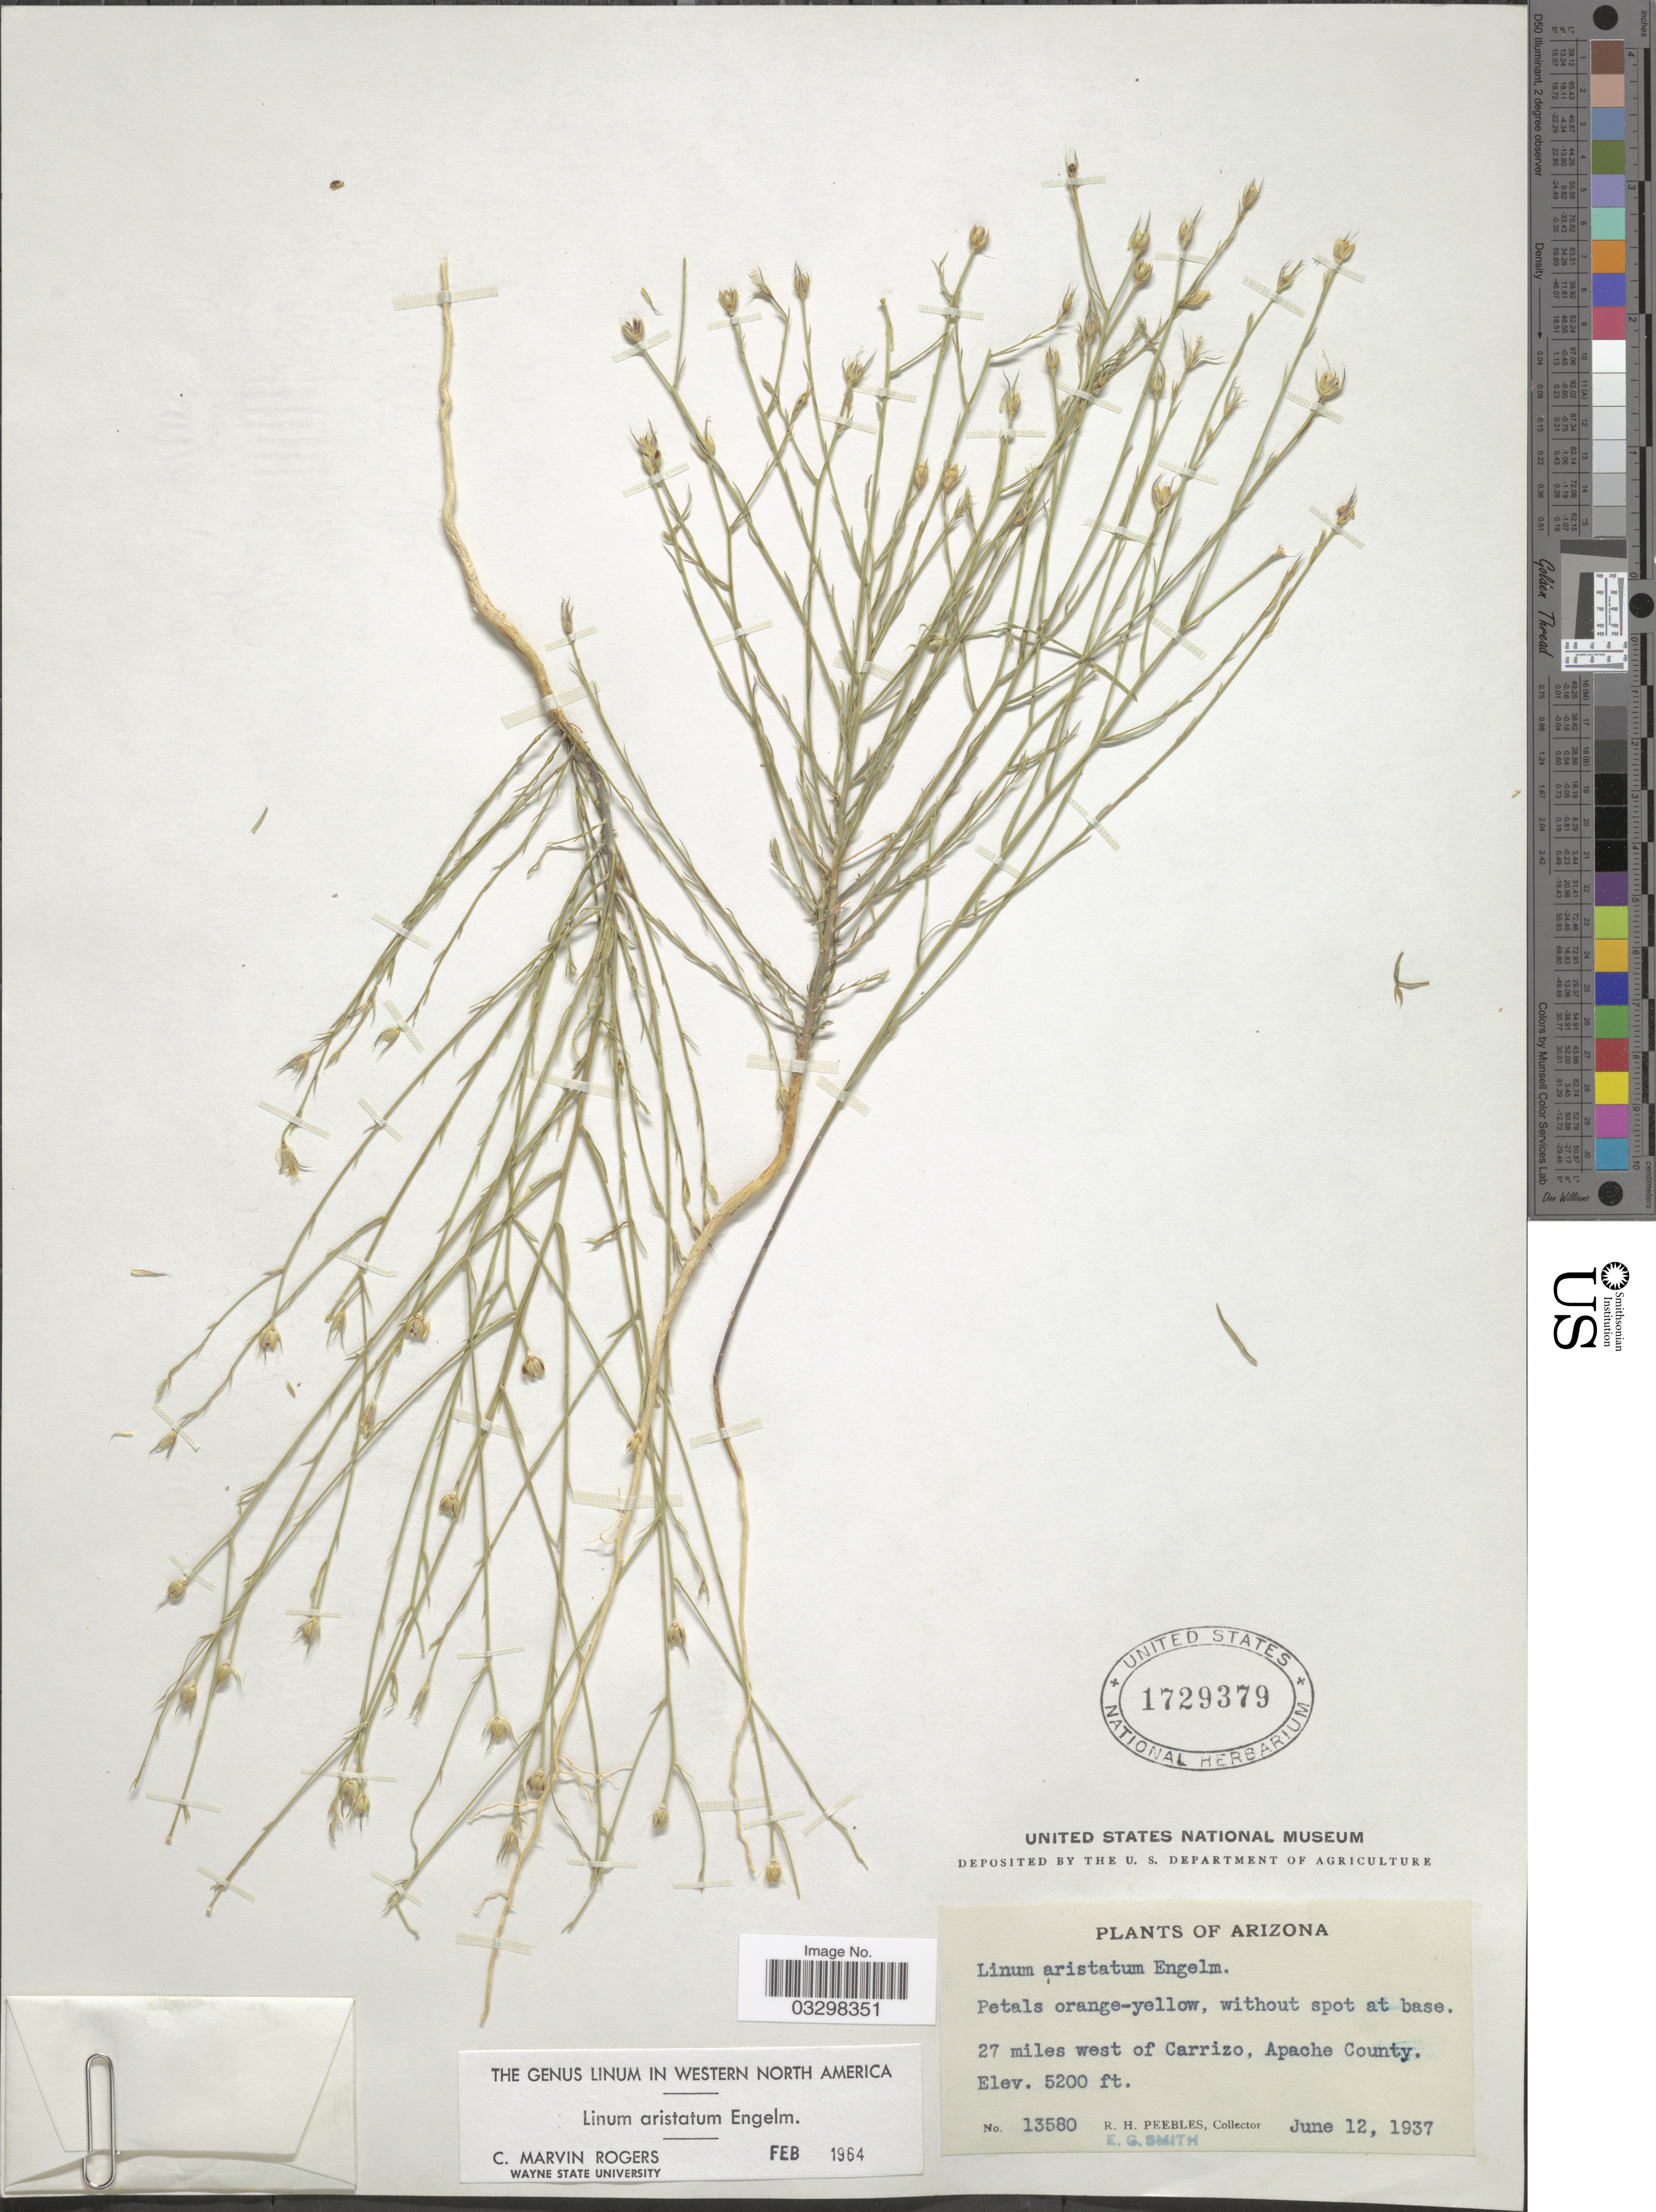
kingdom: Plantae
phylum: Tracheophyta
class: Magnoliopsida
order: Malpighiales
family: Linaceae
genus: Linum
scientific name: Linum aristatum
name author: Engelm.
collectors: R. H. Peebles & E. G. Smith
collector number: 13580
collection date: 1937-06-12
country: United States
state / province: Arizona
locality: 27 miles west of Carrizo, Apache County.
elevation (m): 1585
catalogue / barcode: US 1729379